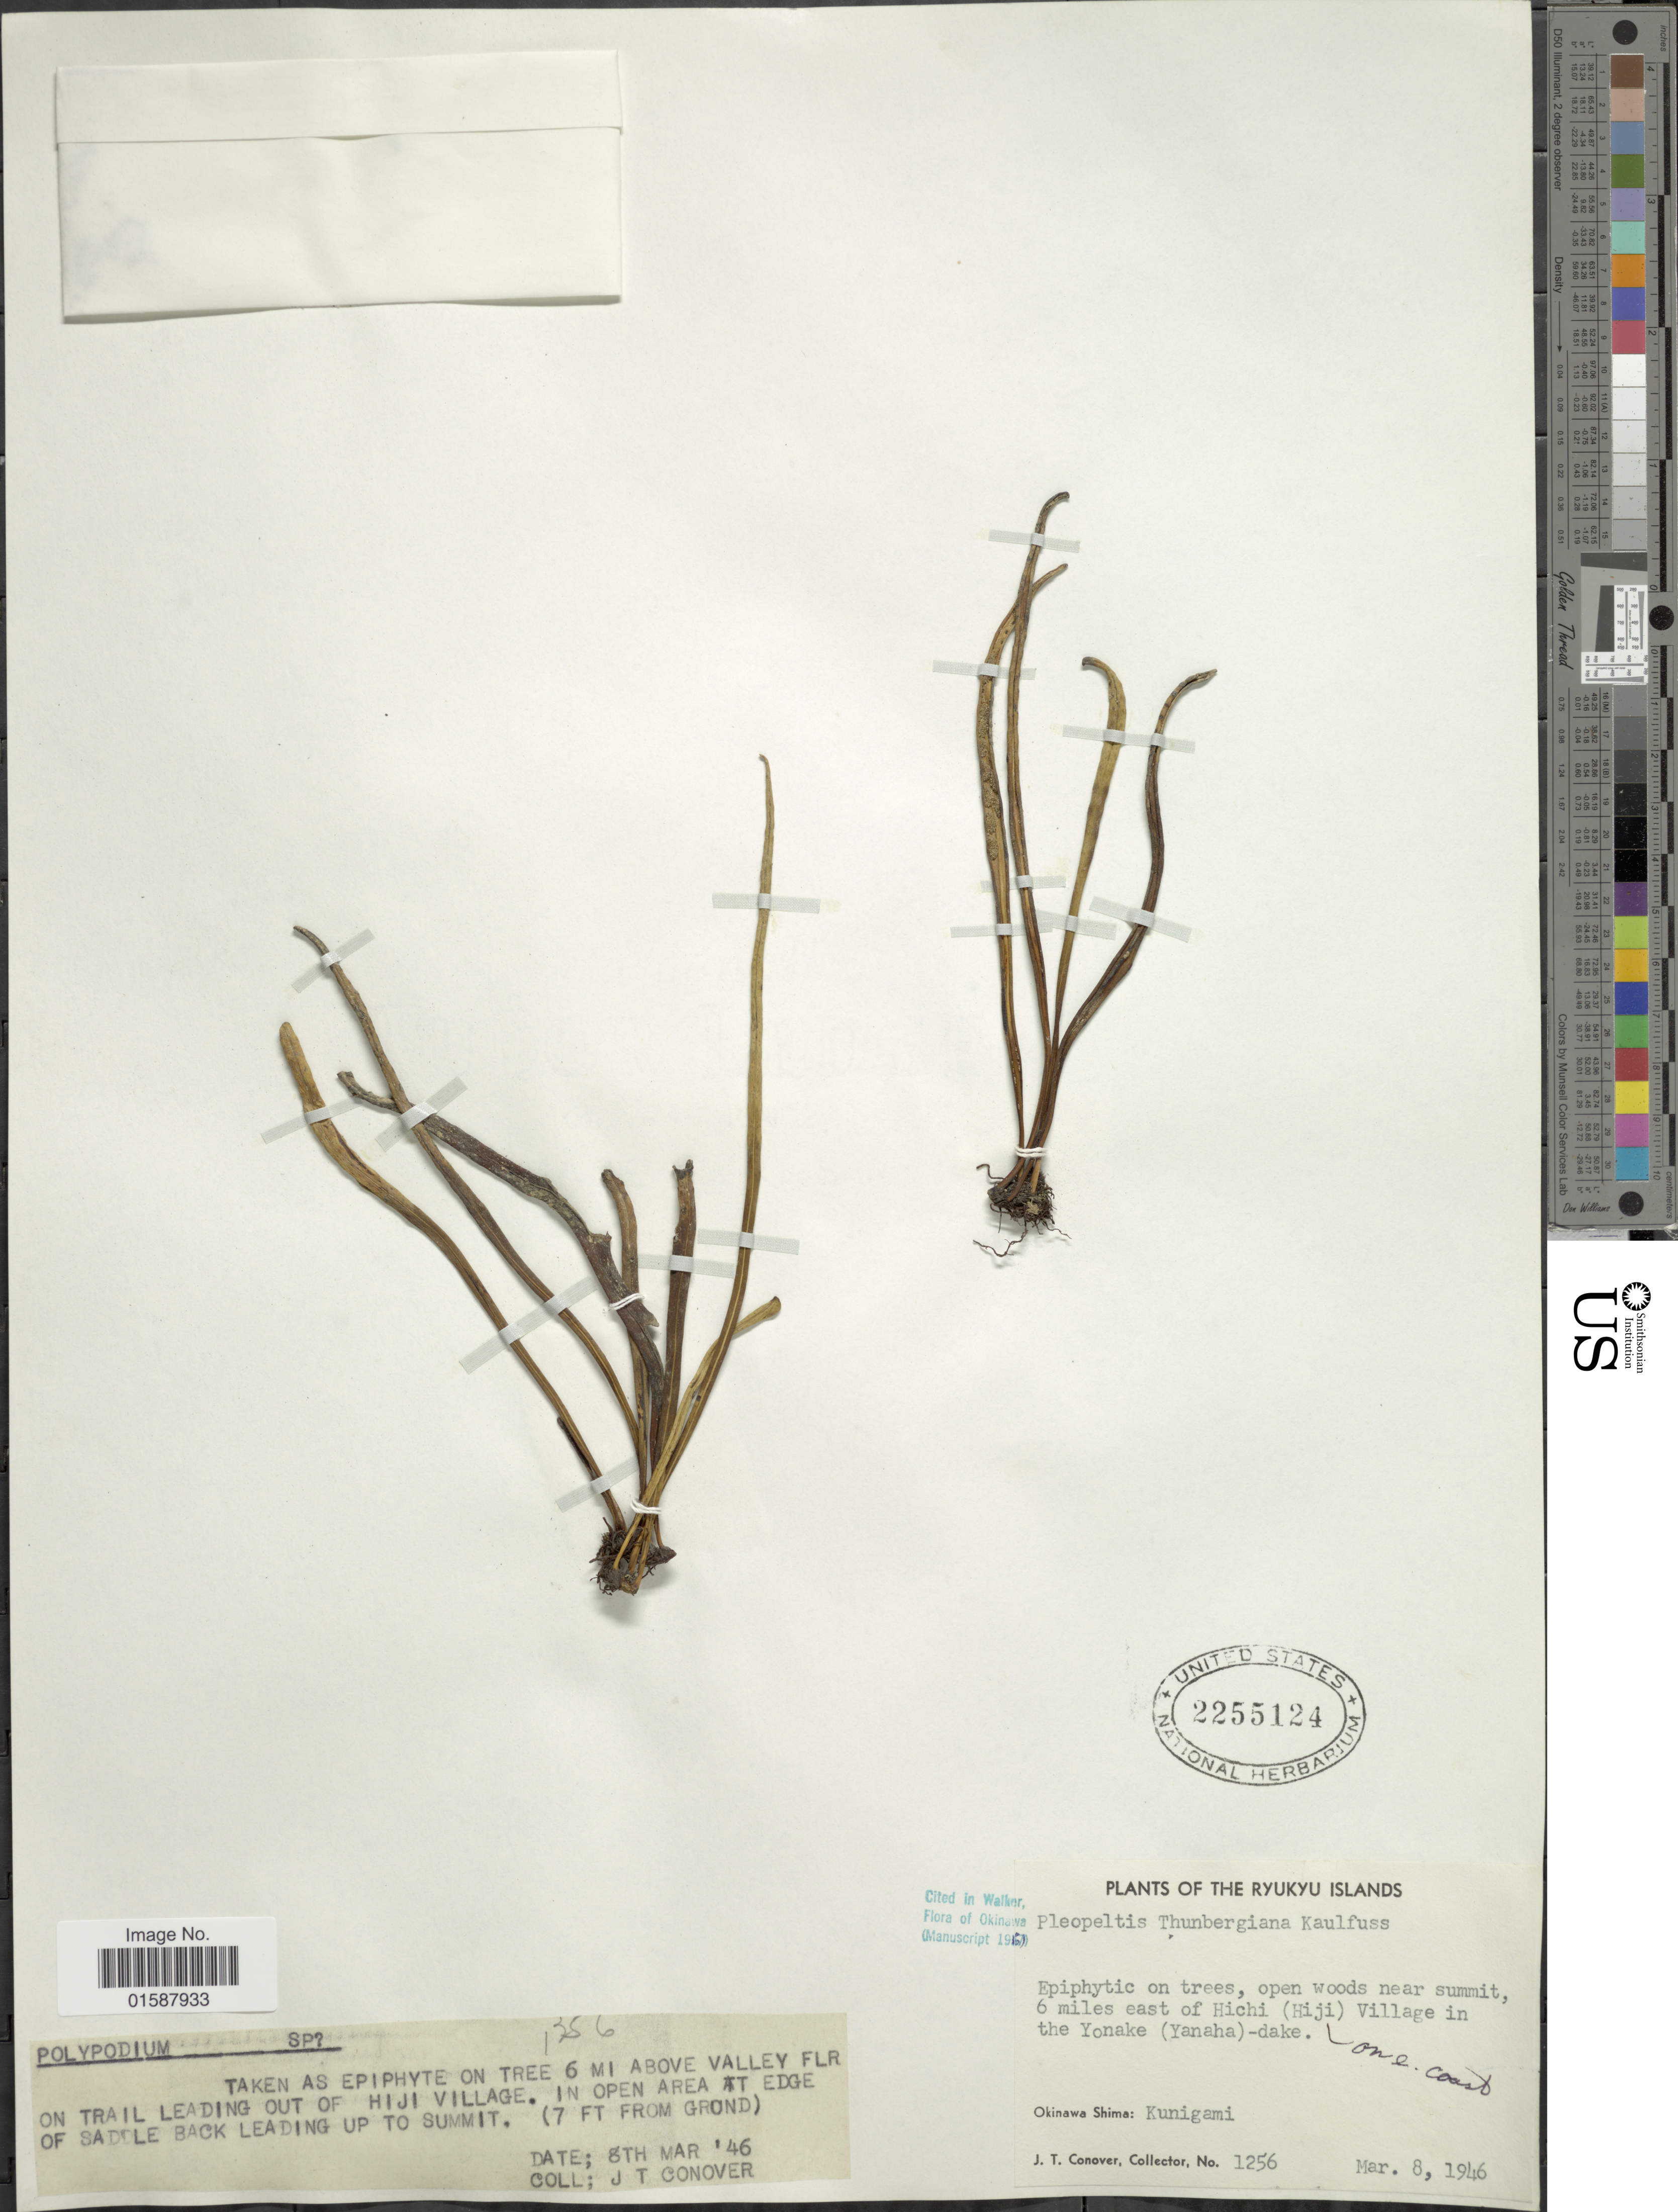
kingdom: Plantae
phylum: Tracheophyta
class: Polypodiopsida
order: Polypodiales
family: Polypodiaceae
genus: Lepisorus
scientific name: Lepisorus thunbergianus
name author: (Kaulf.) Ching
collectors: J. T. Conover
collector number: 1256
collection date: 1946-03-08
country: Japan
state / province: Okinawa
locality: Open woods near summit, 6 miles east of Hichi (Hiji) Village in the Yonake (Yanaha) -dake. on tree 6 mi above valley flr on saddle back leading up to summit. (7 ft from grond). Okinawa Shima: Kunigami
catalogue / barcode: US 2255124